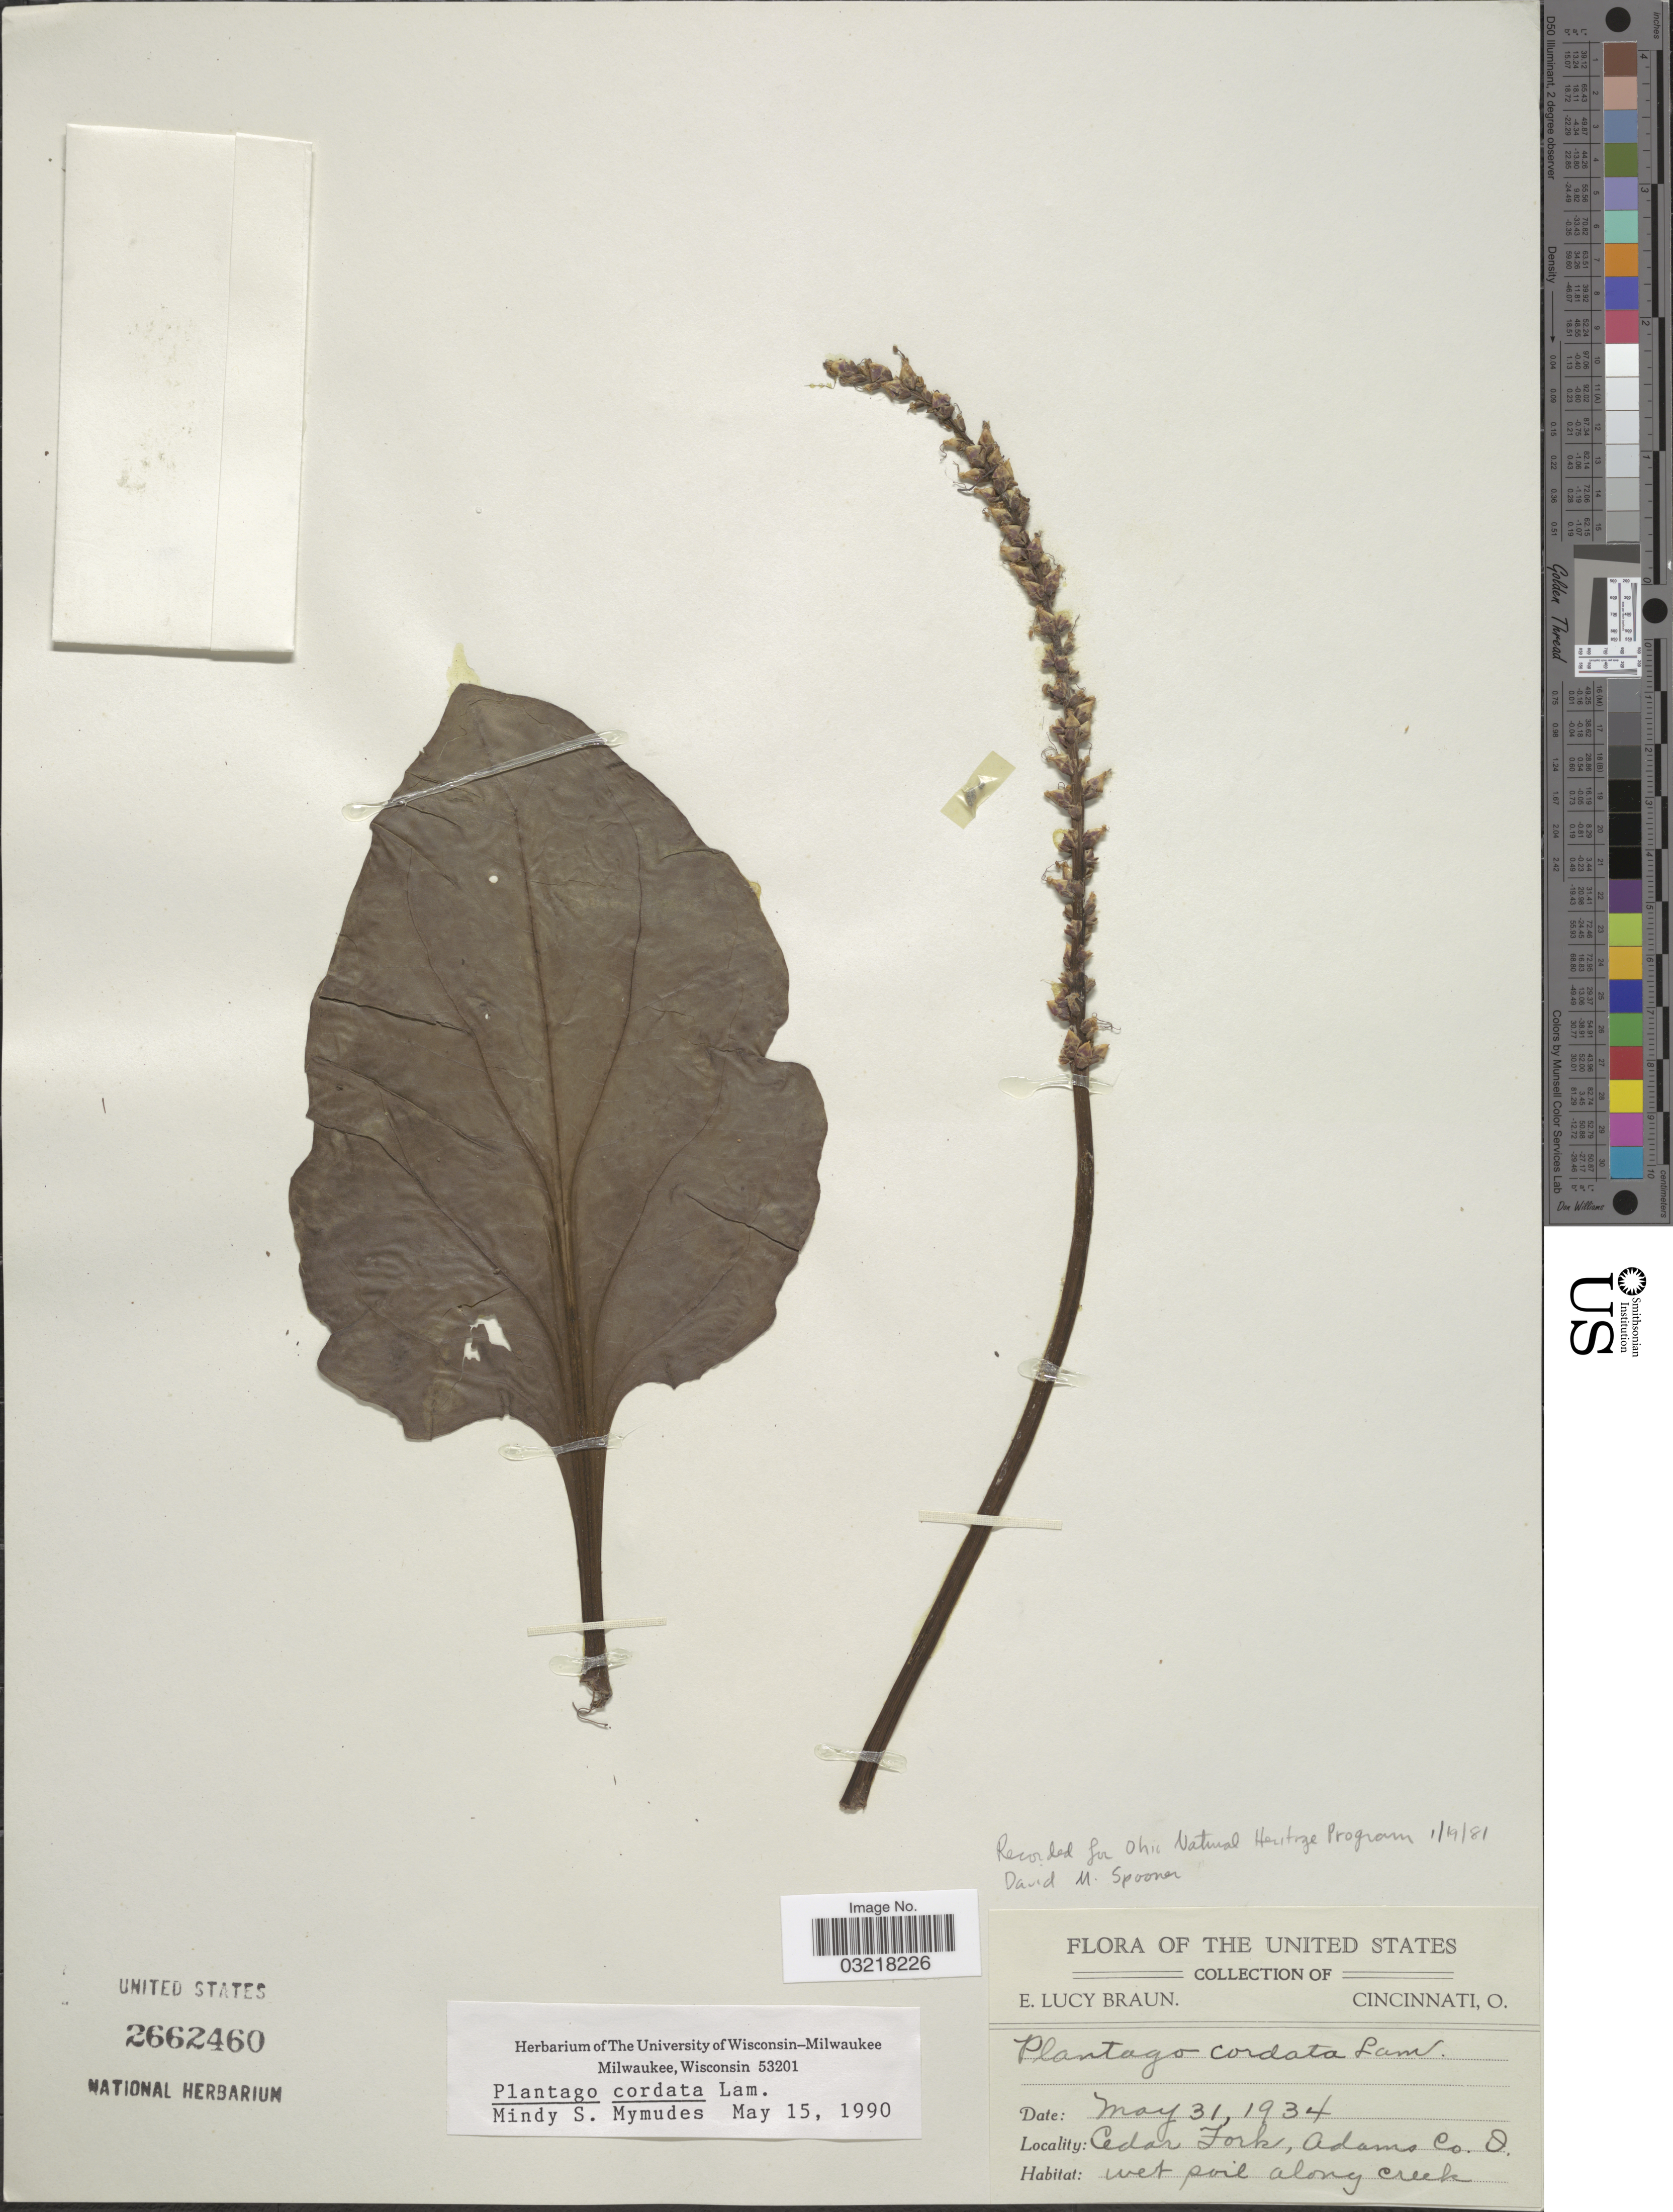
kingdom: Plantae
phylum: Tracheophyta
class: Magnoliopsida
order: Lamiales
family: Plantaginaceae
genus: Plantago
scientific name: Plantago cordata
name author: Lam.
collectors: E. L. Braun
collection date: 1934-05-31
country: United States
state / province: Ohio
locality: Cedar Fork, Adams Co.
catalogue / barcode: US 2662460